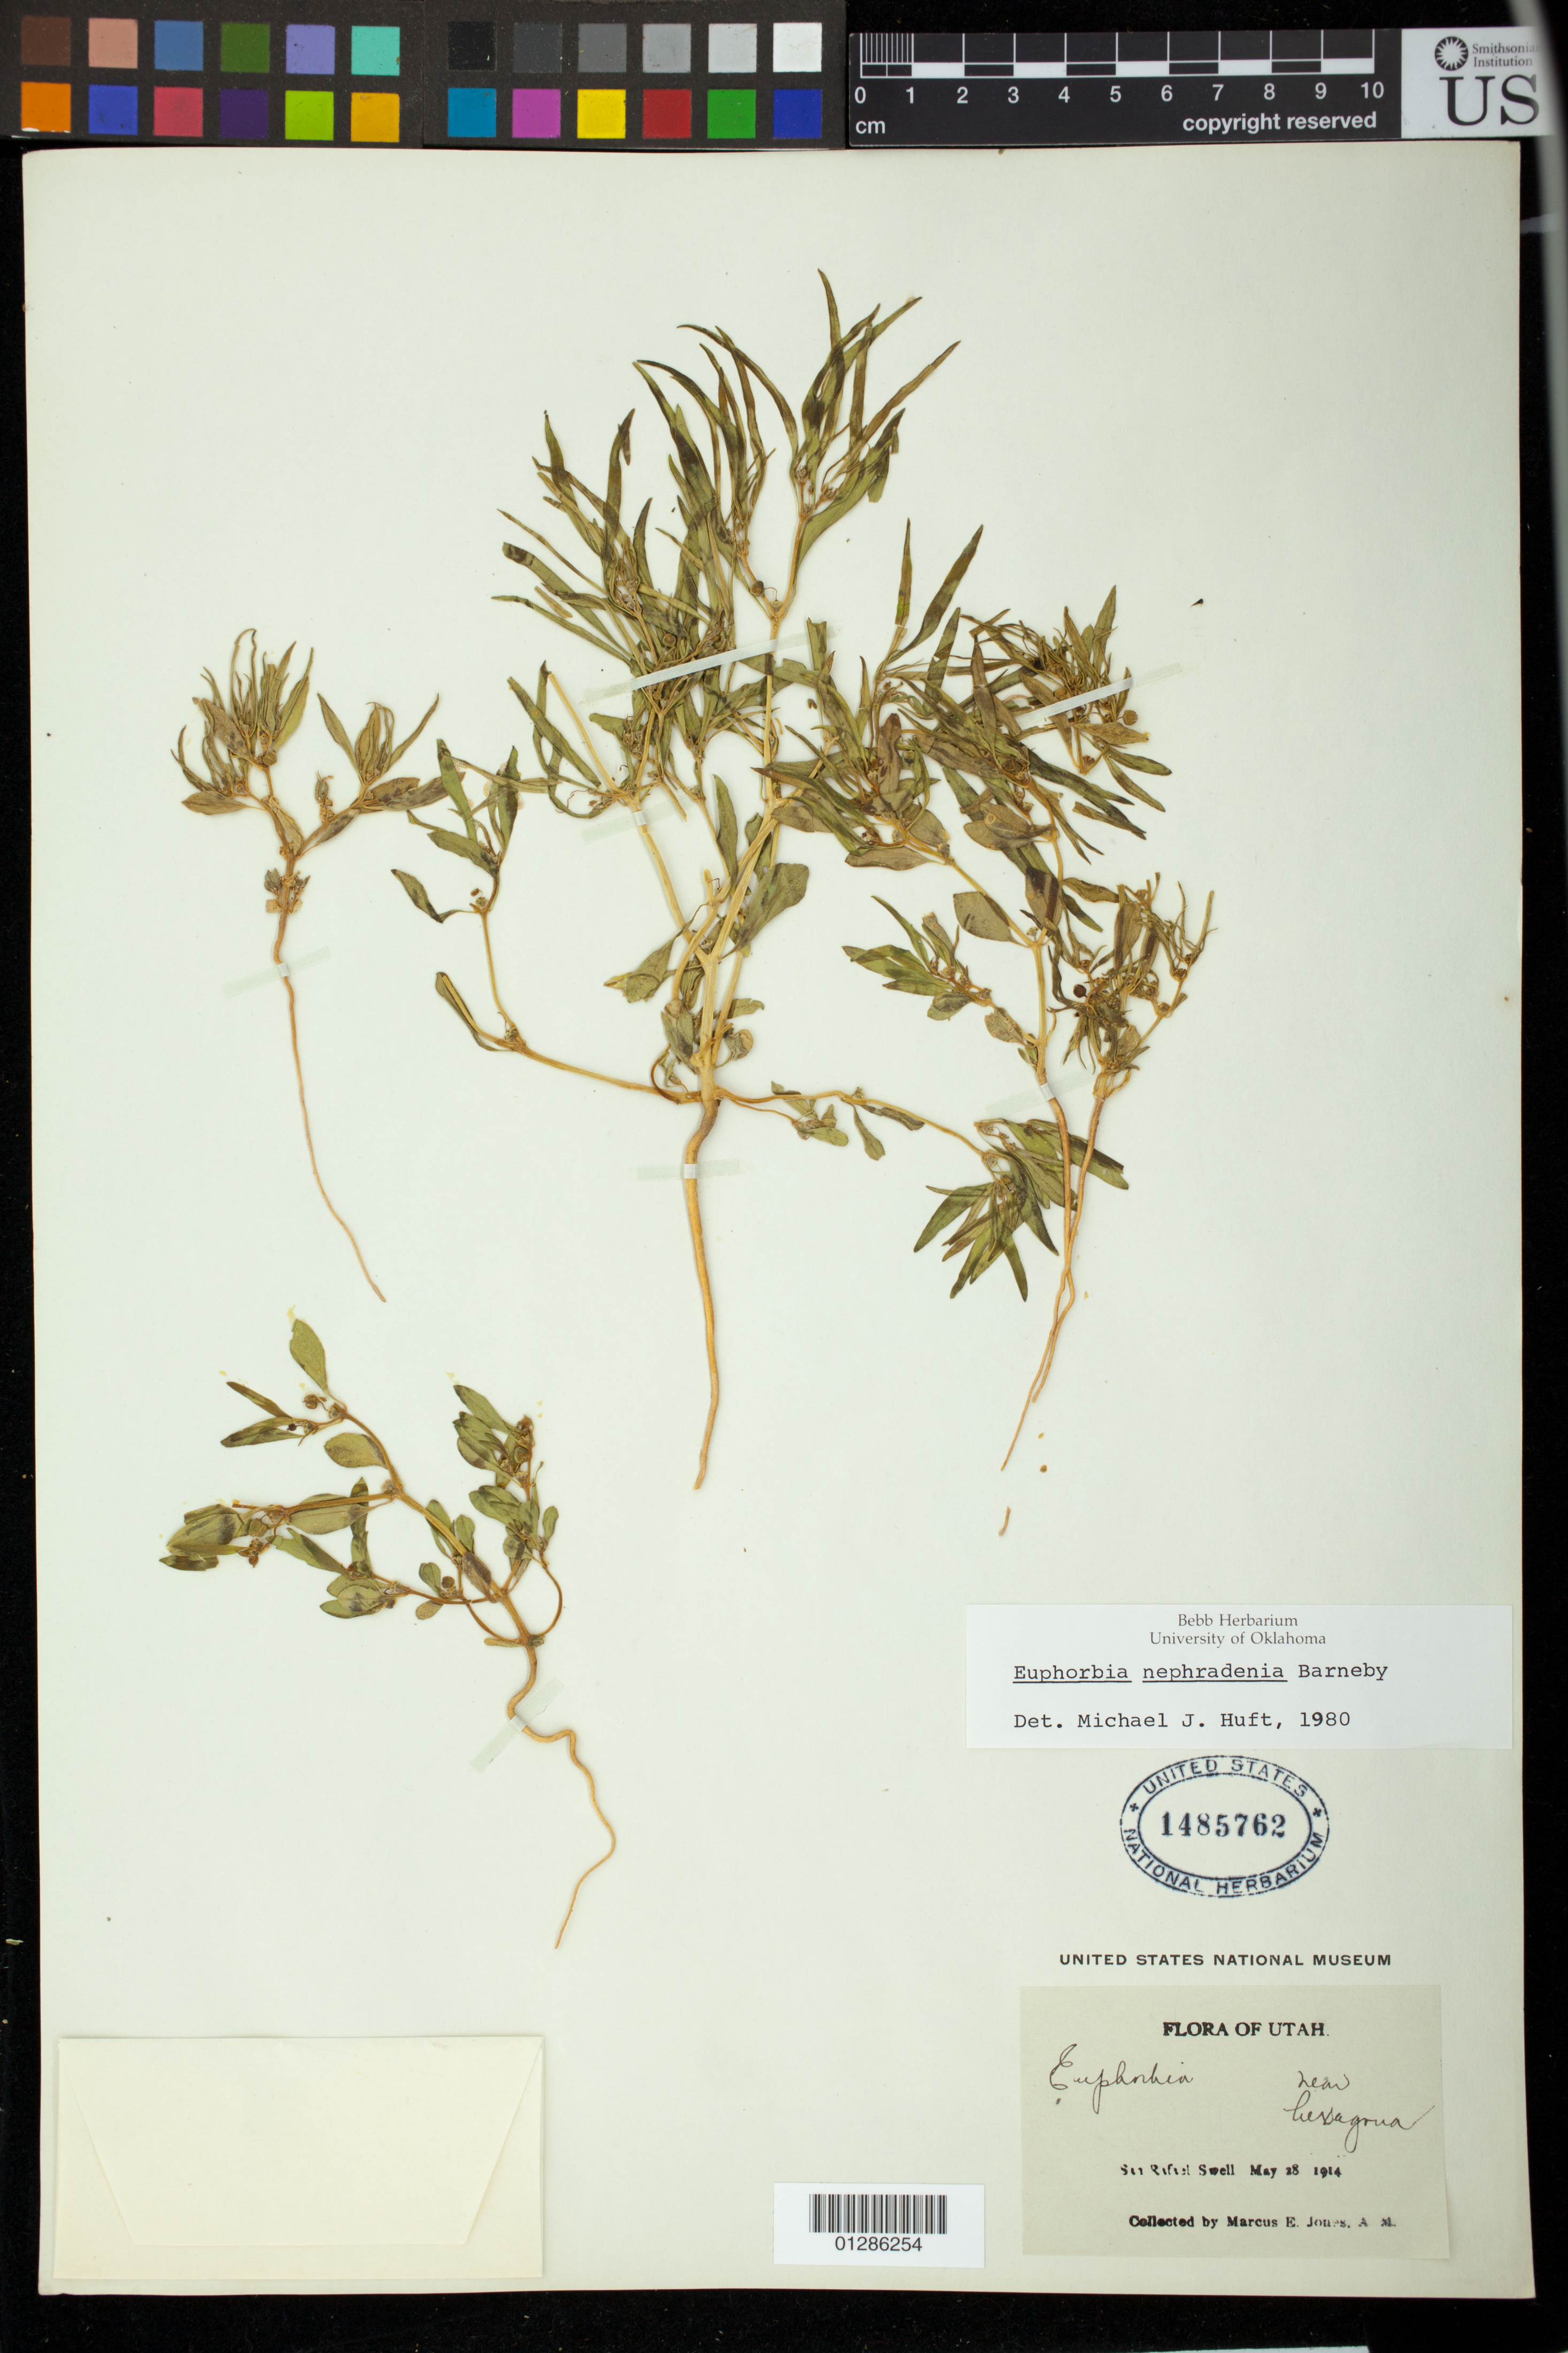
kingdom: Plantae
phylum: Tracheophyta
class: Magnoliopsida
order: Malpighiales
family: Euphorbiaceae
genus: Euphorbia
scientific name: Euphorbia nephradenia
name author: Barneby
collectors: M. E. Jones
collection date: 1914-05-28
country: United States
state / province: Utah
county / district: Emery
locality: San Rafael Swell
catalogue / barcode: US 1485762